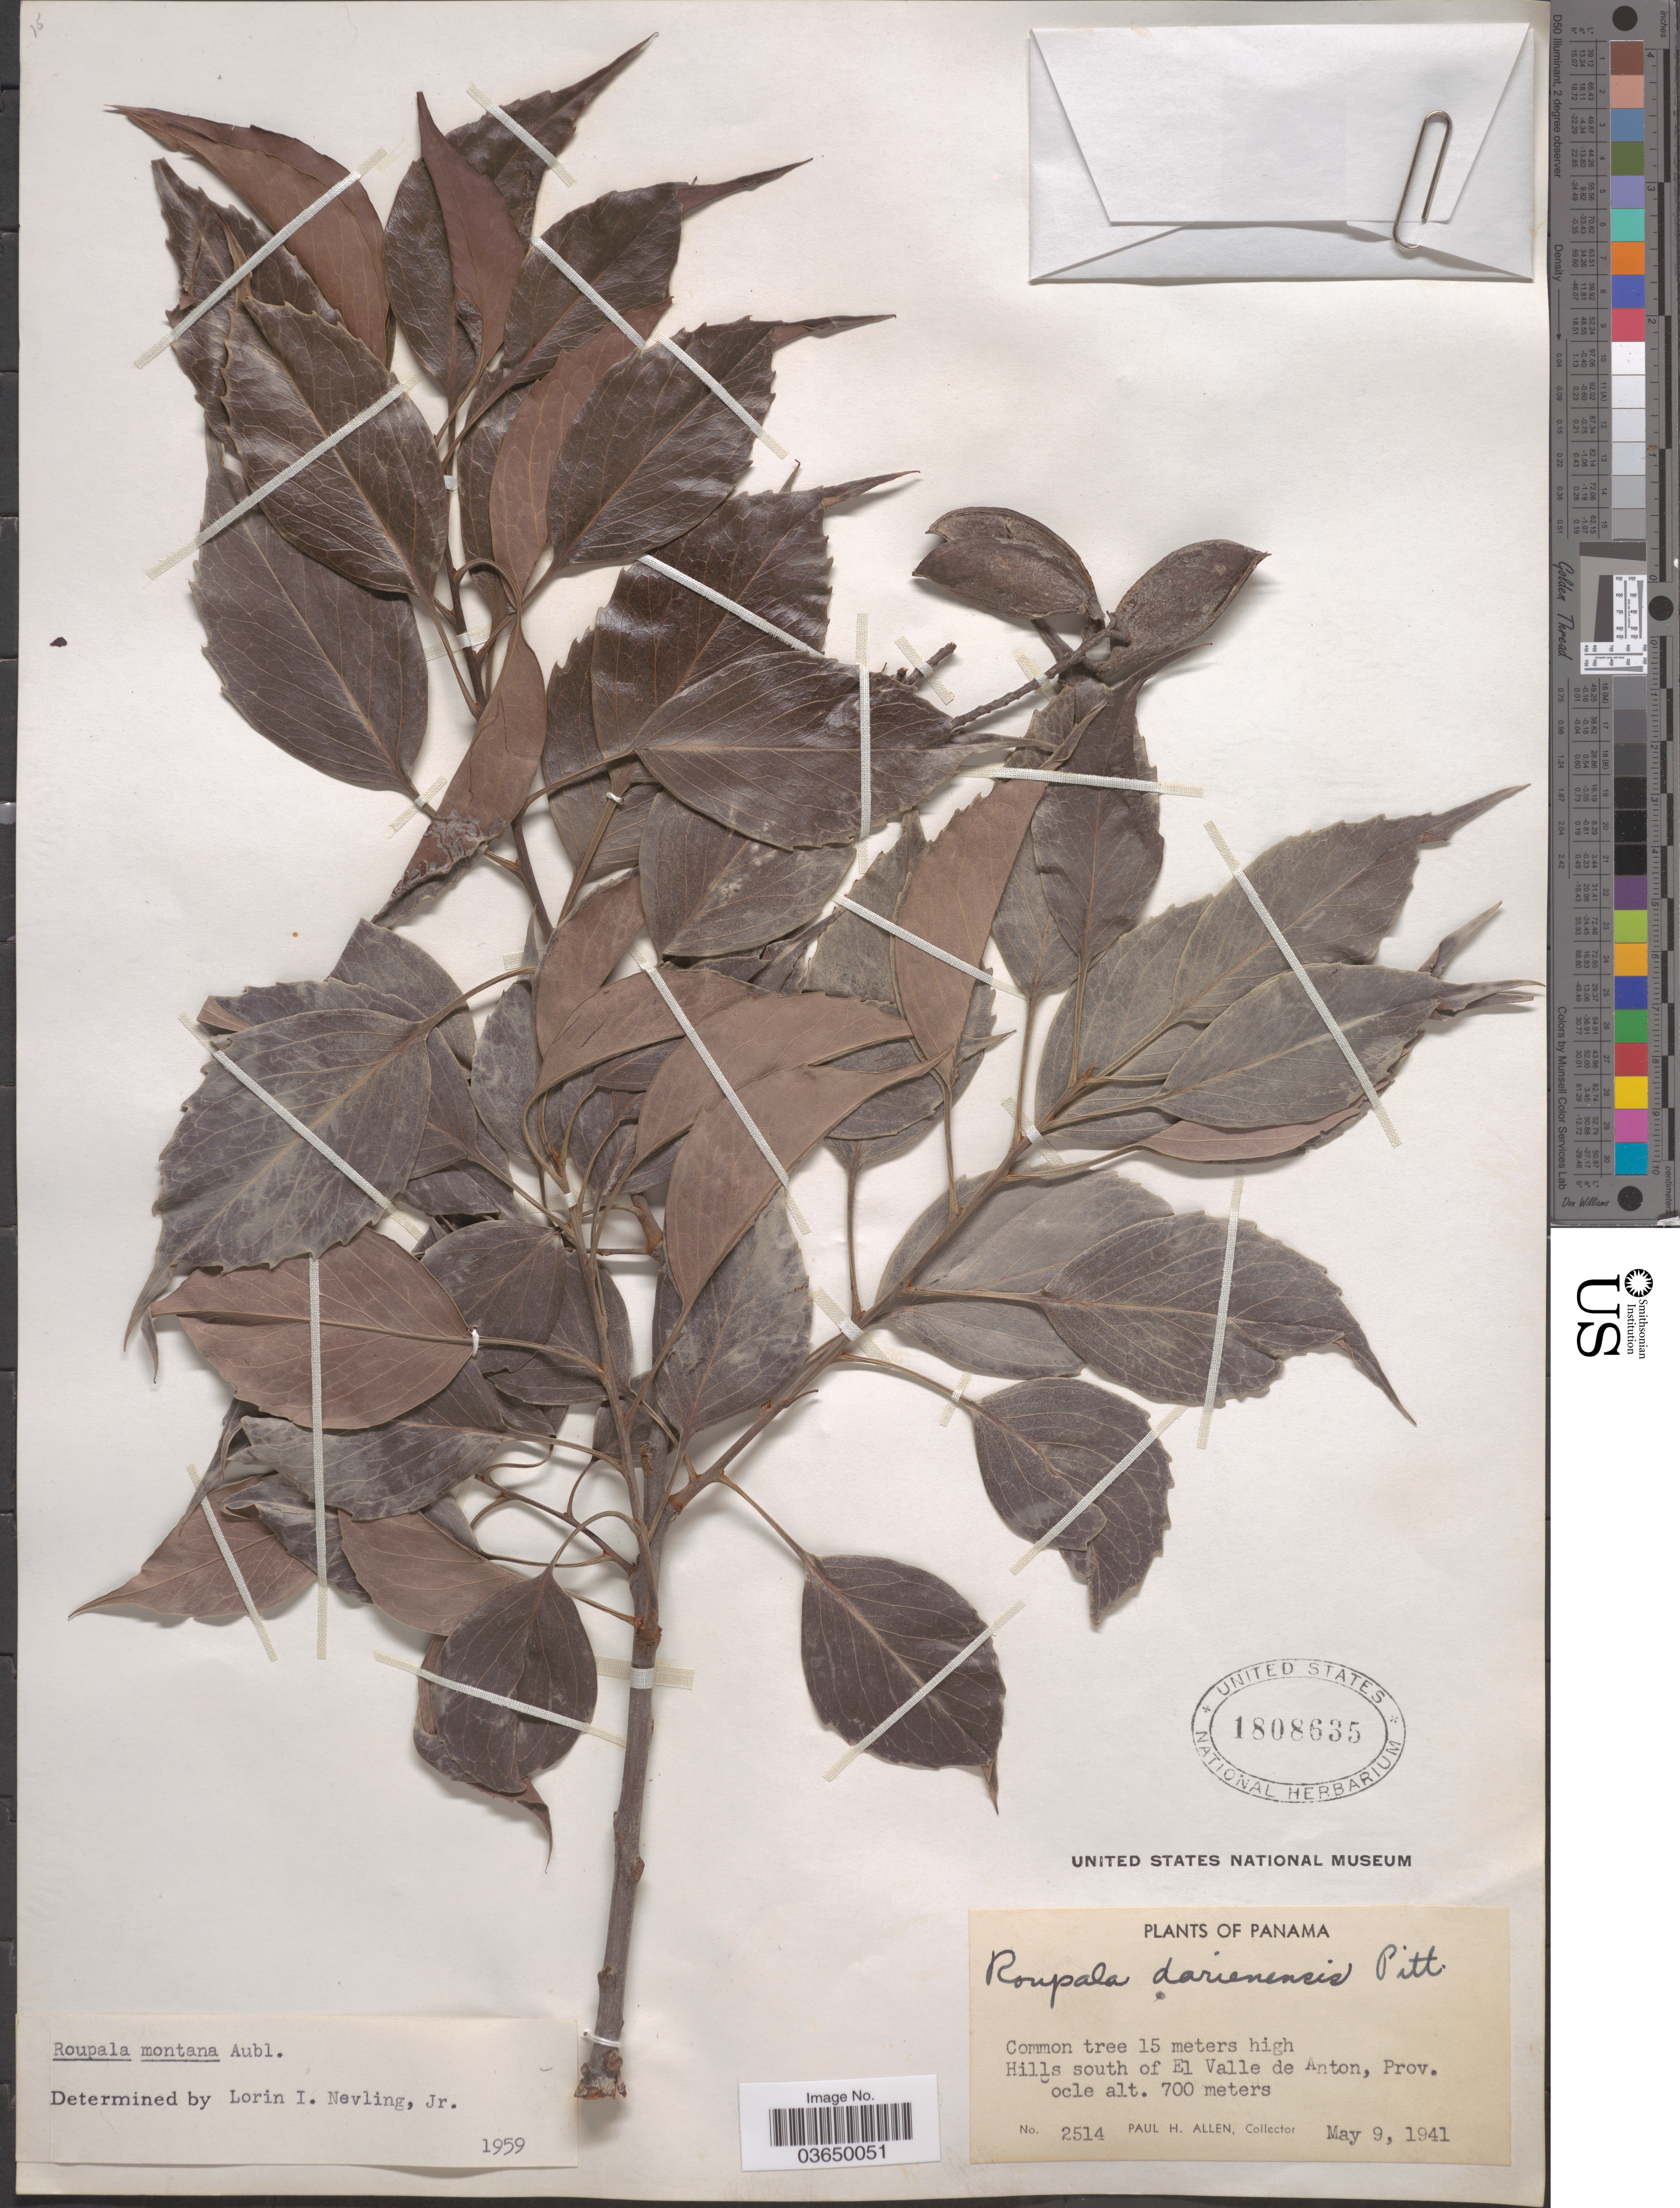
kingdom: Plantae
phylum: Tracheophyta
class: Magnoliopsida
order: Proteales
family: Proteaceae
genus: Roupala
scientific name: Roupala montana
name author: Aubl.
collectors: P. H. Allen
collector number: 2514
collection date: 1941-05-09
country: Panama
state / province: Cocle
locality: Hills south of El Valle de Anton.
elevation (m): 700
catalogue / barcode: US 1808635